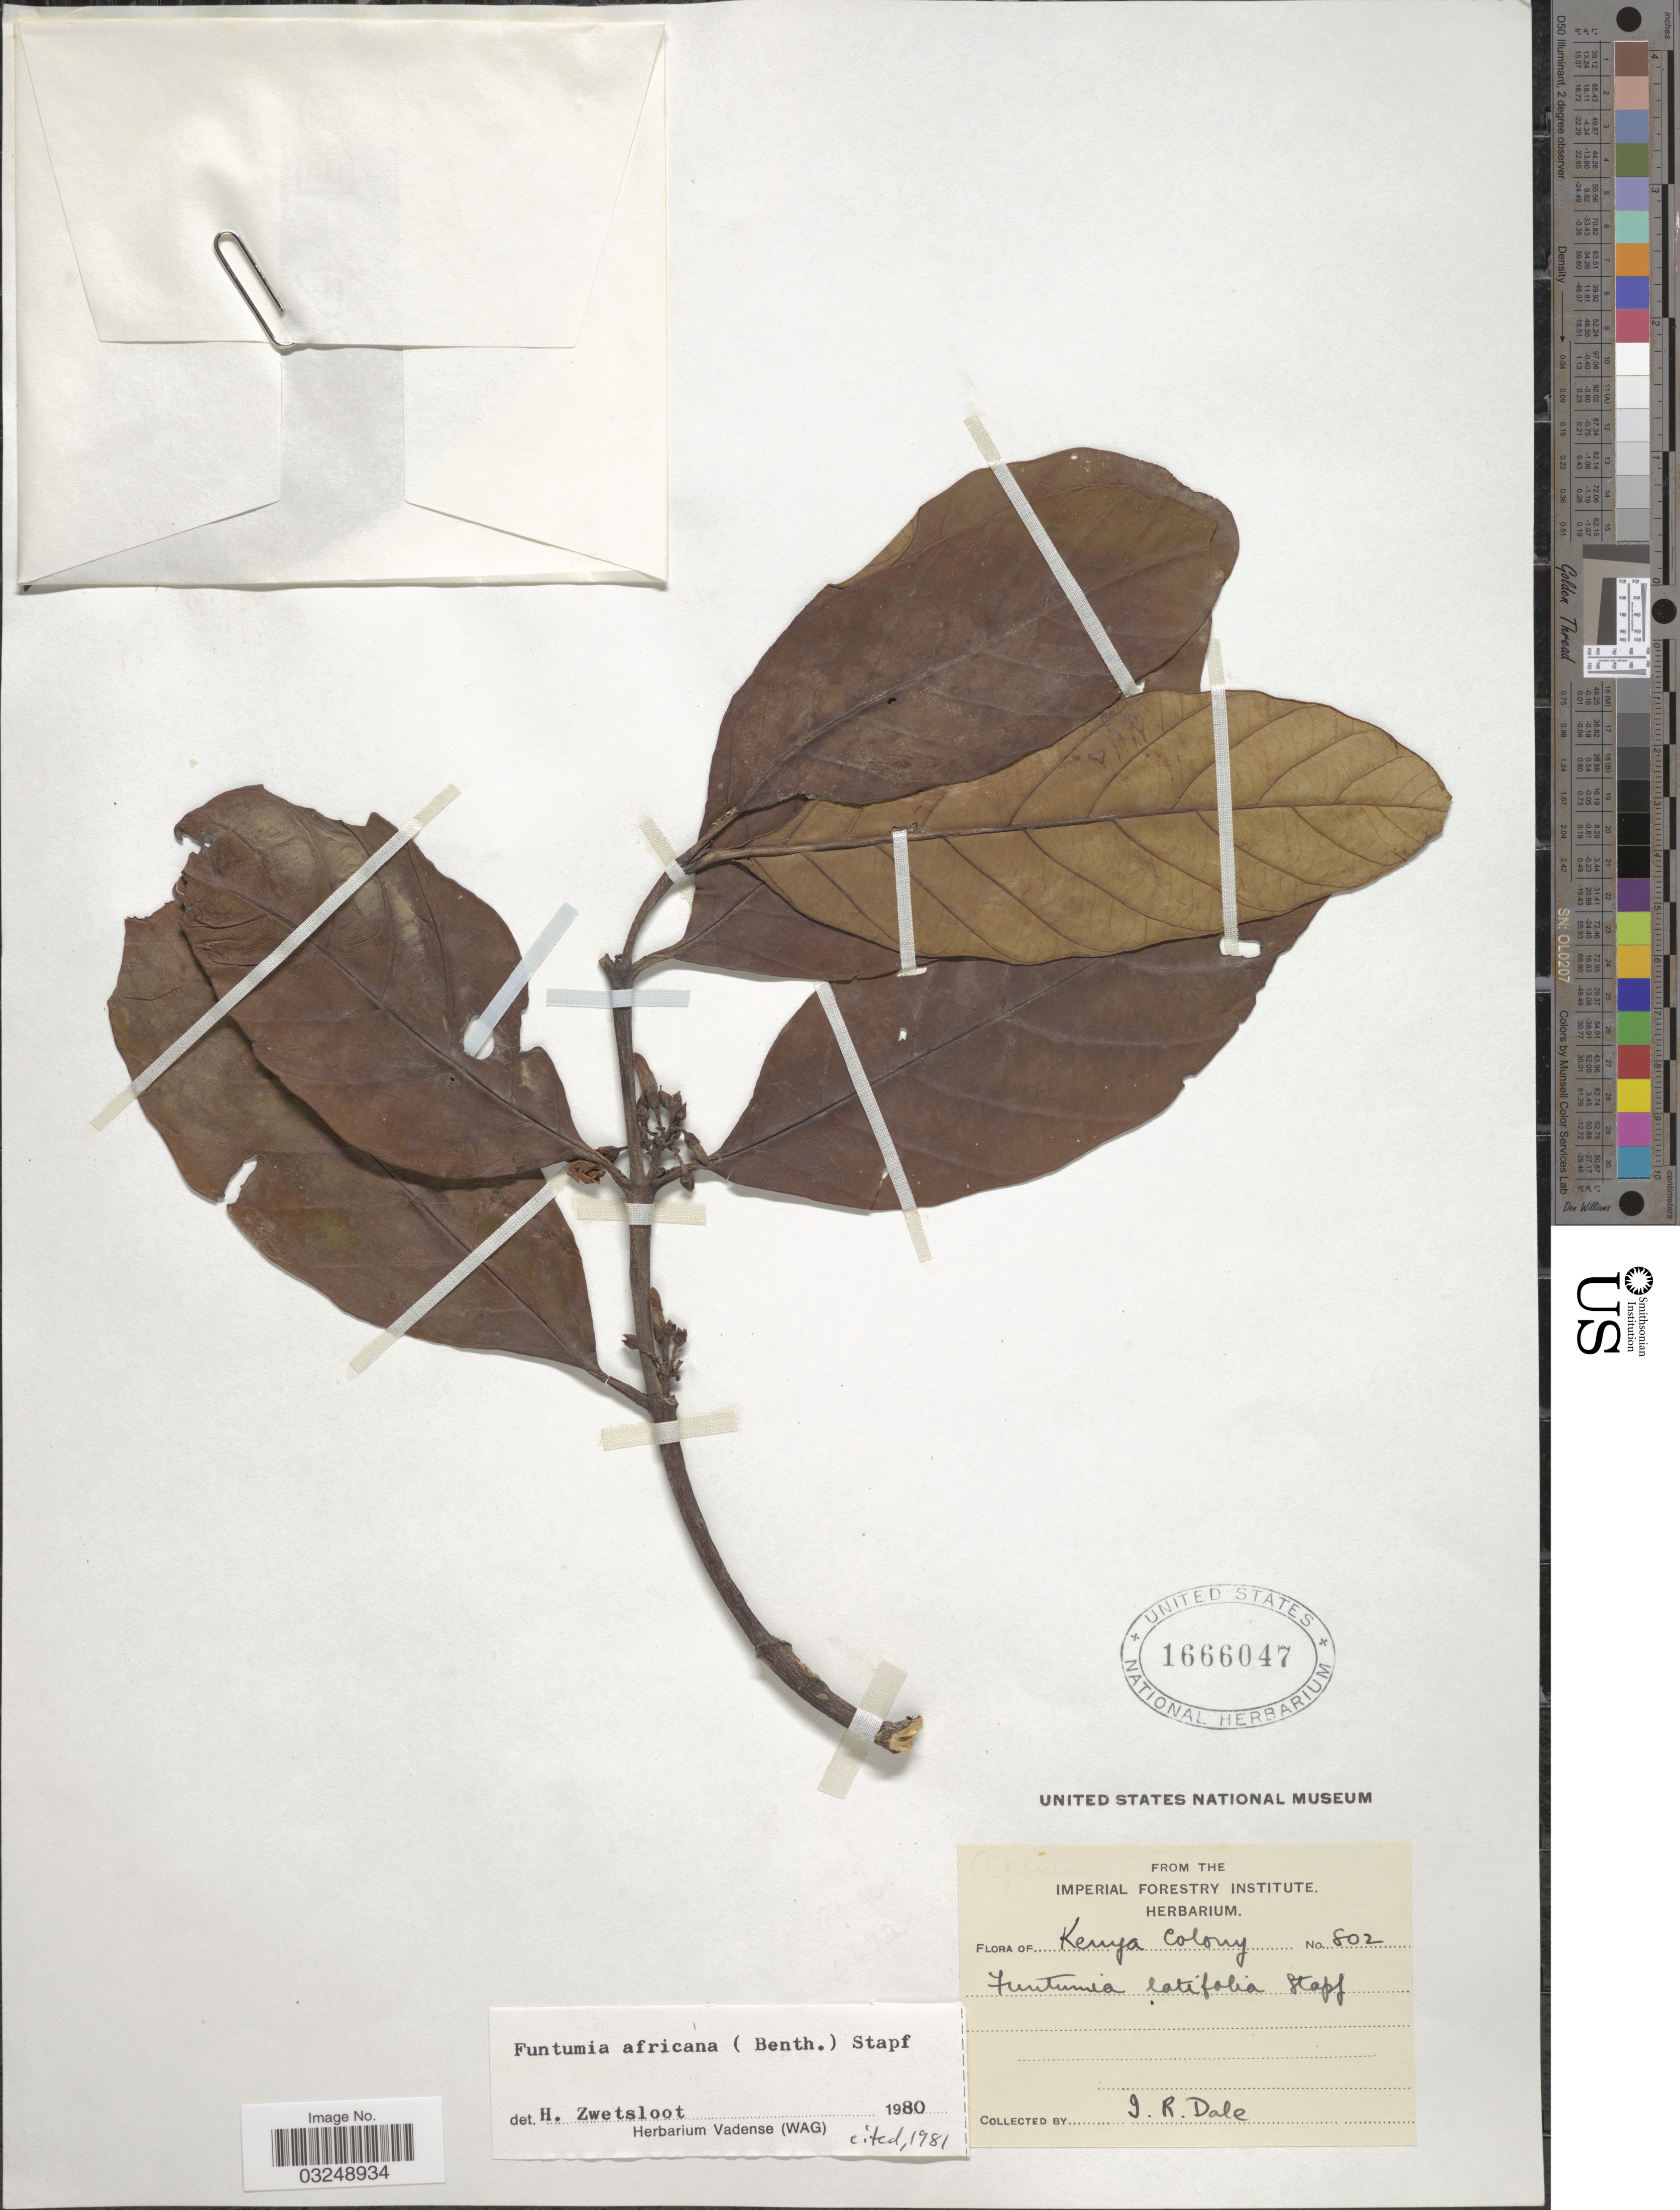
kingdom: Plantae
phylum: Tracheophyta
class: Magnoliopsida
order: Gentianales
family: Apocynaceae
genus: Funtumia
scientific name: Funtumia africana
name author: (Benth.) Stapf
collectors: I. Dale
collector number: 802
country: Kenya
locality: Kenya Colony.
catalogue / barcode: US 1666047